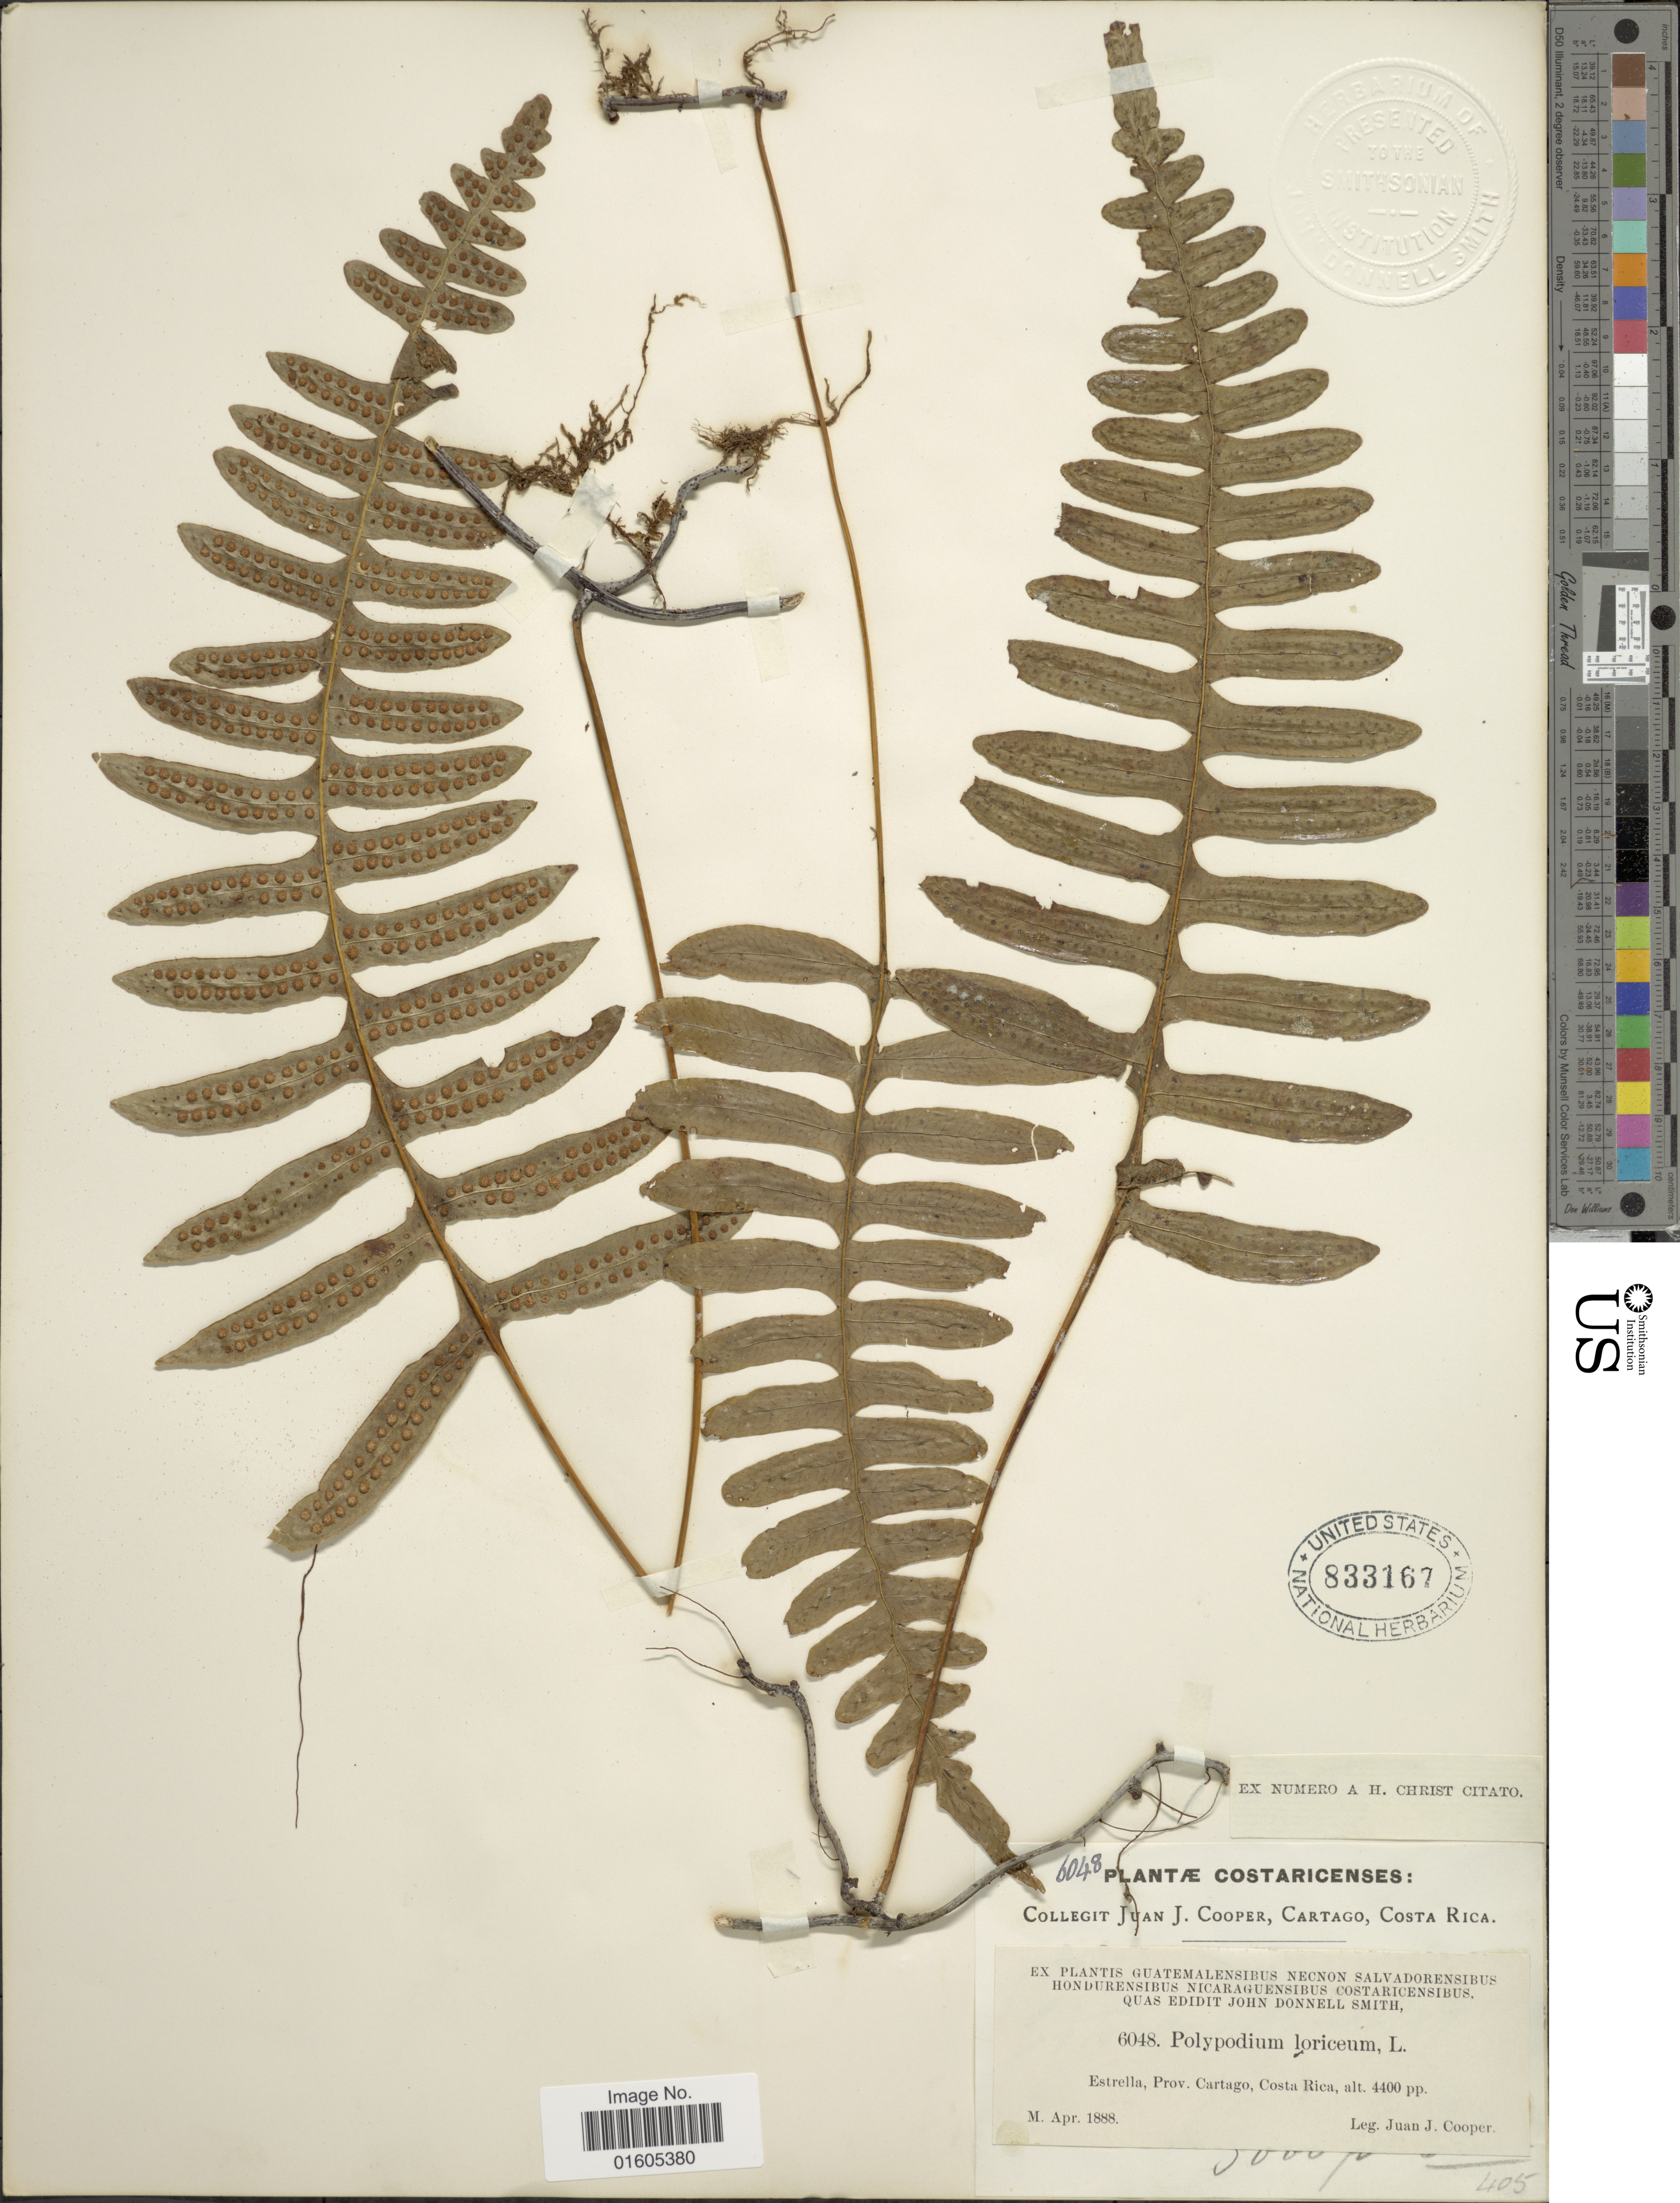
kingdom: Plantae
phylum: Tracheophyta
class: Polypodiopsida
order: Polypodiales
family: Polypodiaceae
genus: Serpocaulon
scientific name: Serpocaulon ptilorhizon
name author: (Christ) A.R. Sm.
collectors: J. J. Cooper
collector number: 6048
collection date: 1888-04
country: Costa Rica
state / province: Cartago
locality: Estrella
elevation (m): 1341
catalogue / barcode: US 833167